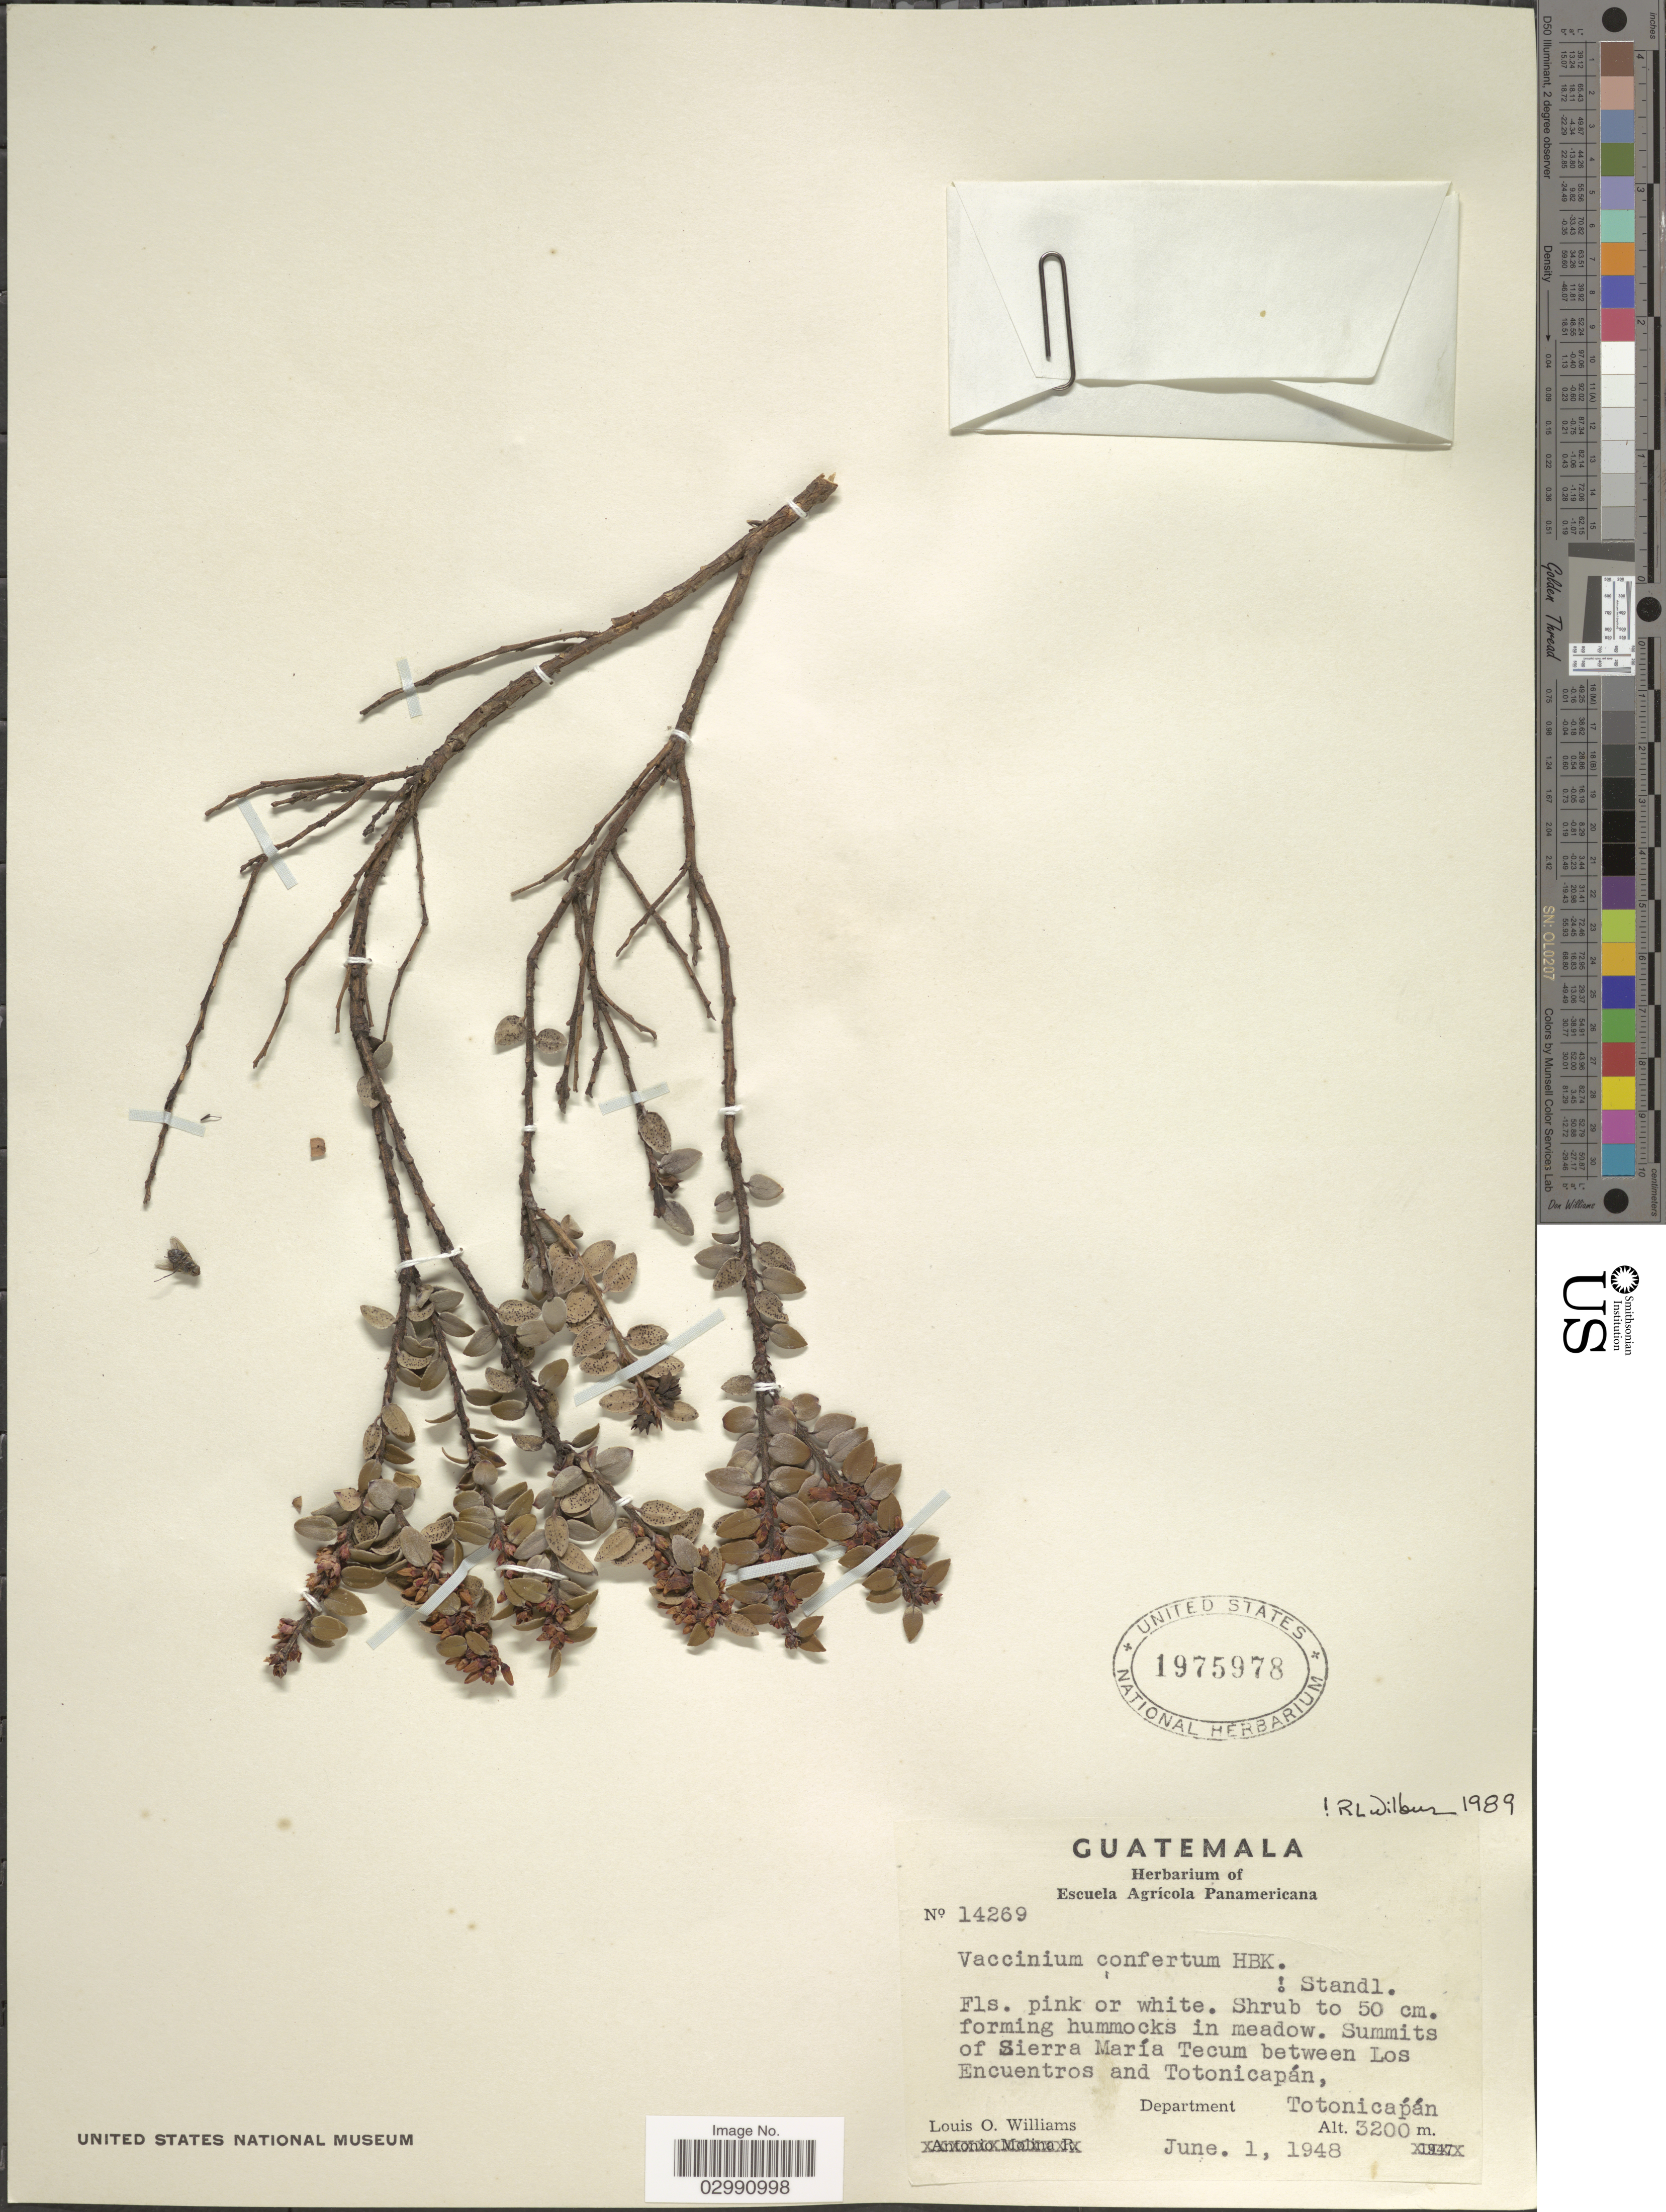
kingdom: Plantae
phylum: Tracheophyta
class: Magnoliopsida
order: Ericales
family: Ericaceae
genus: Vaccinium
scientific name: Vaccinium confertum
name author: Kunth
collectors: L. O. Williams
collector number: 14269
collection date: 1948-06-01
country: Guatemala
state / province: Totonicapan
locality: Summits of Sierra María Tecum between Los Encuentros and Totonicapán, Department Totonicapán.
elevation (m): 3200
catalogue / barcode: US 1975978